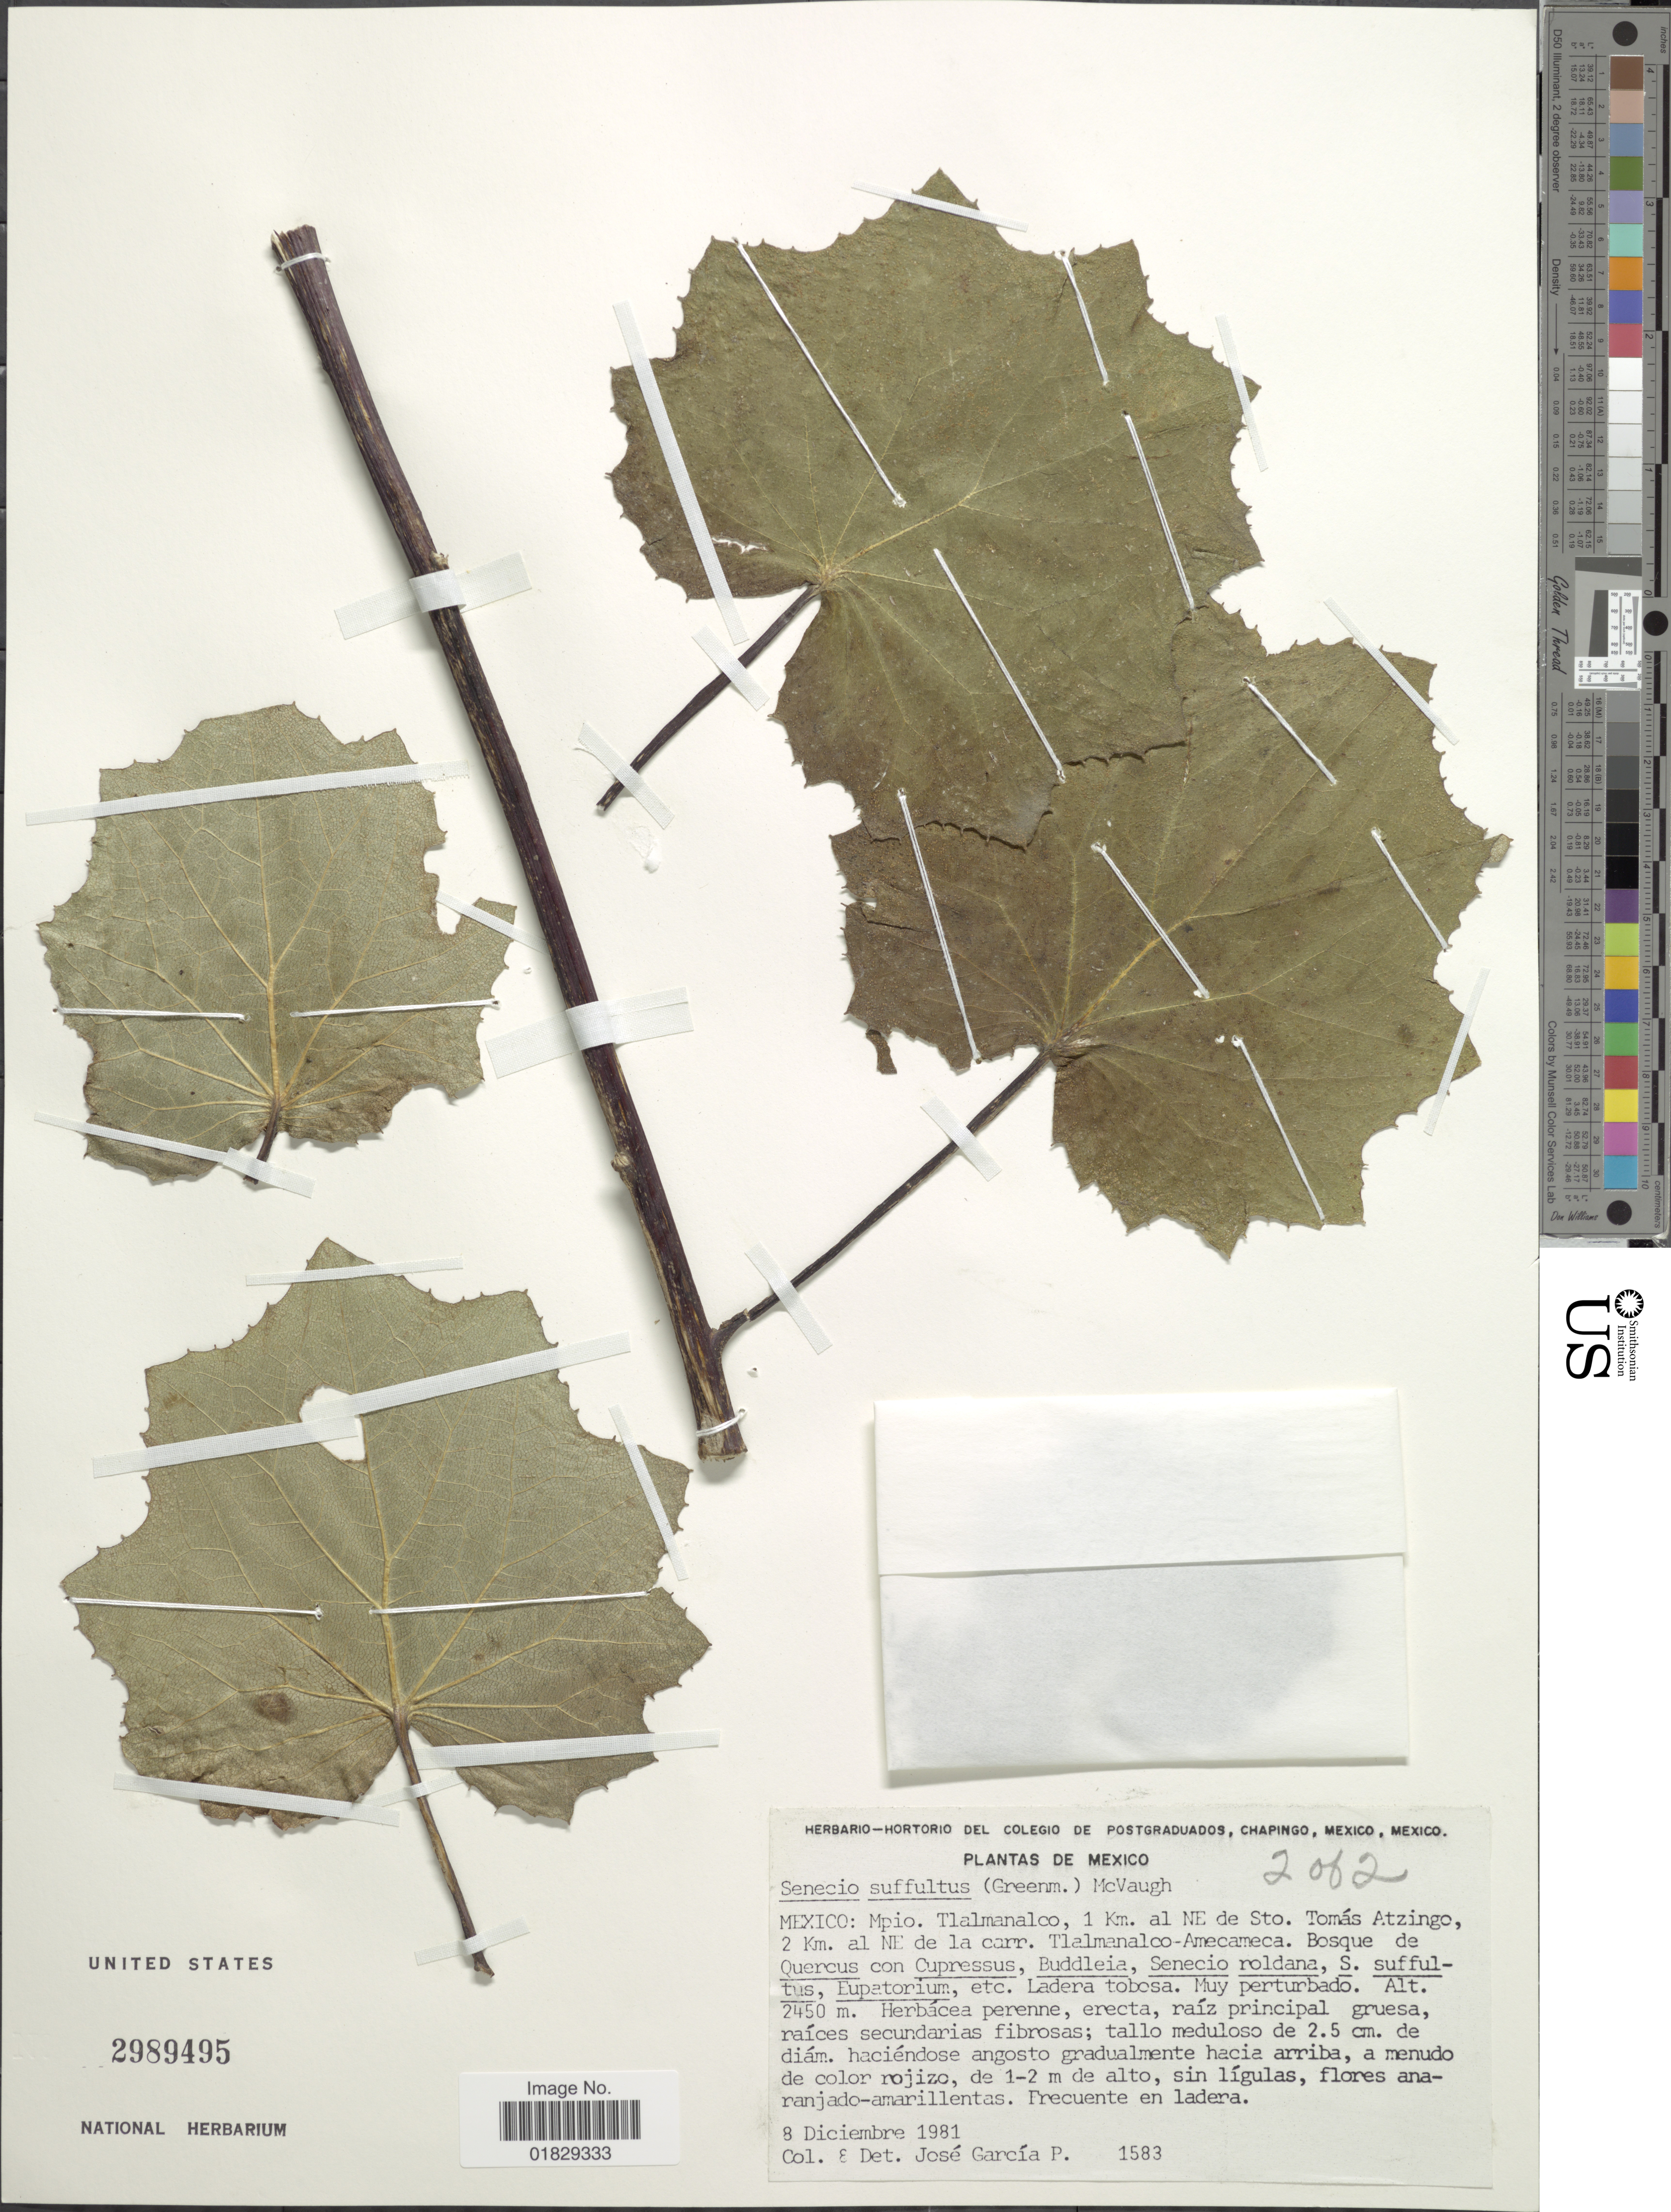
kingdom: Plantae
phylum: Tracheophyta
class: Magnoliopsida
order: Asterales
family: Asteraceae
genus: Roldana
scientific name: Roldana suffulta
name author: (Greenm.) H. Rob. & Brettell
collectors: J. García-P.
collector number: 1583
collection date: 1981-12-08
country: Mexico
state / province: México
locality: Mexico: Mpio. Tlalmanalco, 1 Km. al NE de Sto. Tomás Atzingo, 2 Km. al NE de la carr. Tlalmanalco-Amecameca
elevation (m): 2450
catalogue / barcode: US 2989495